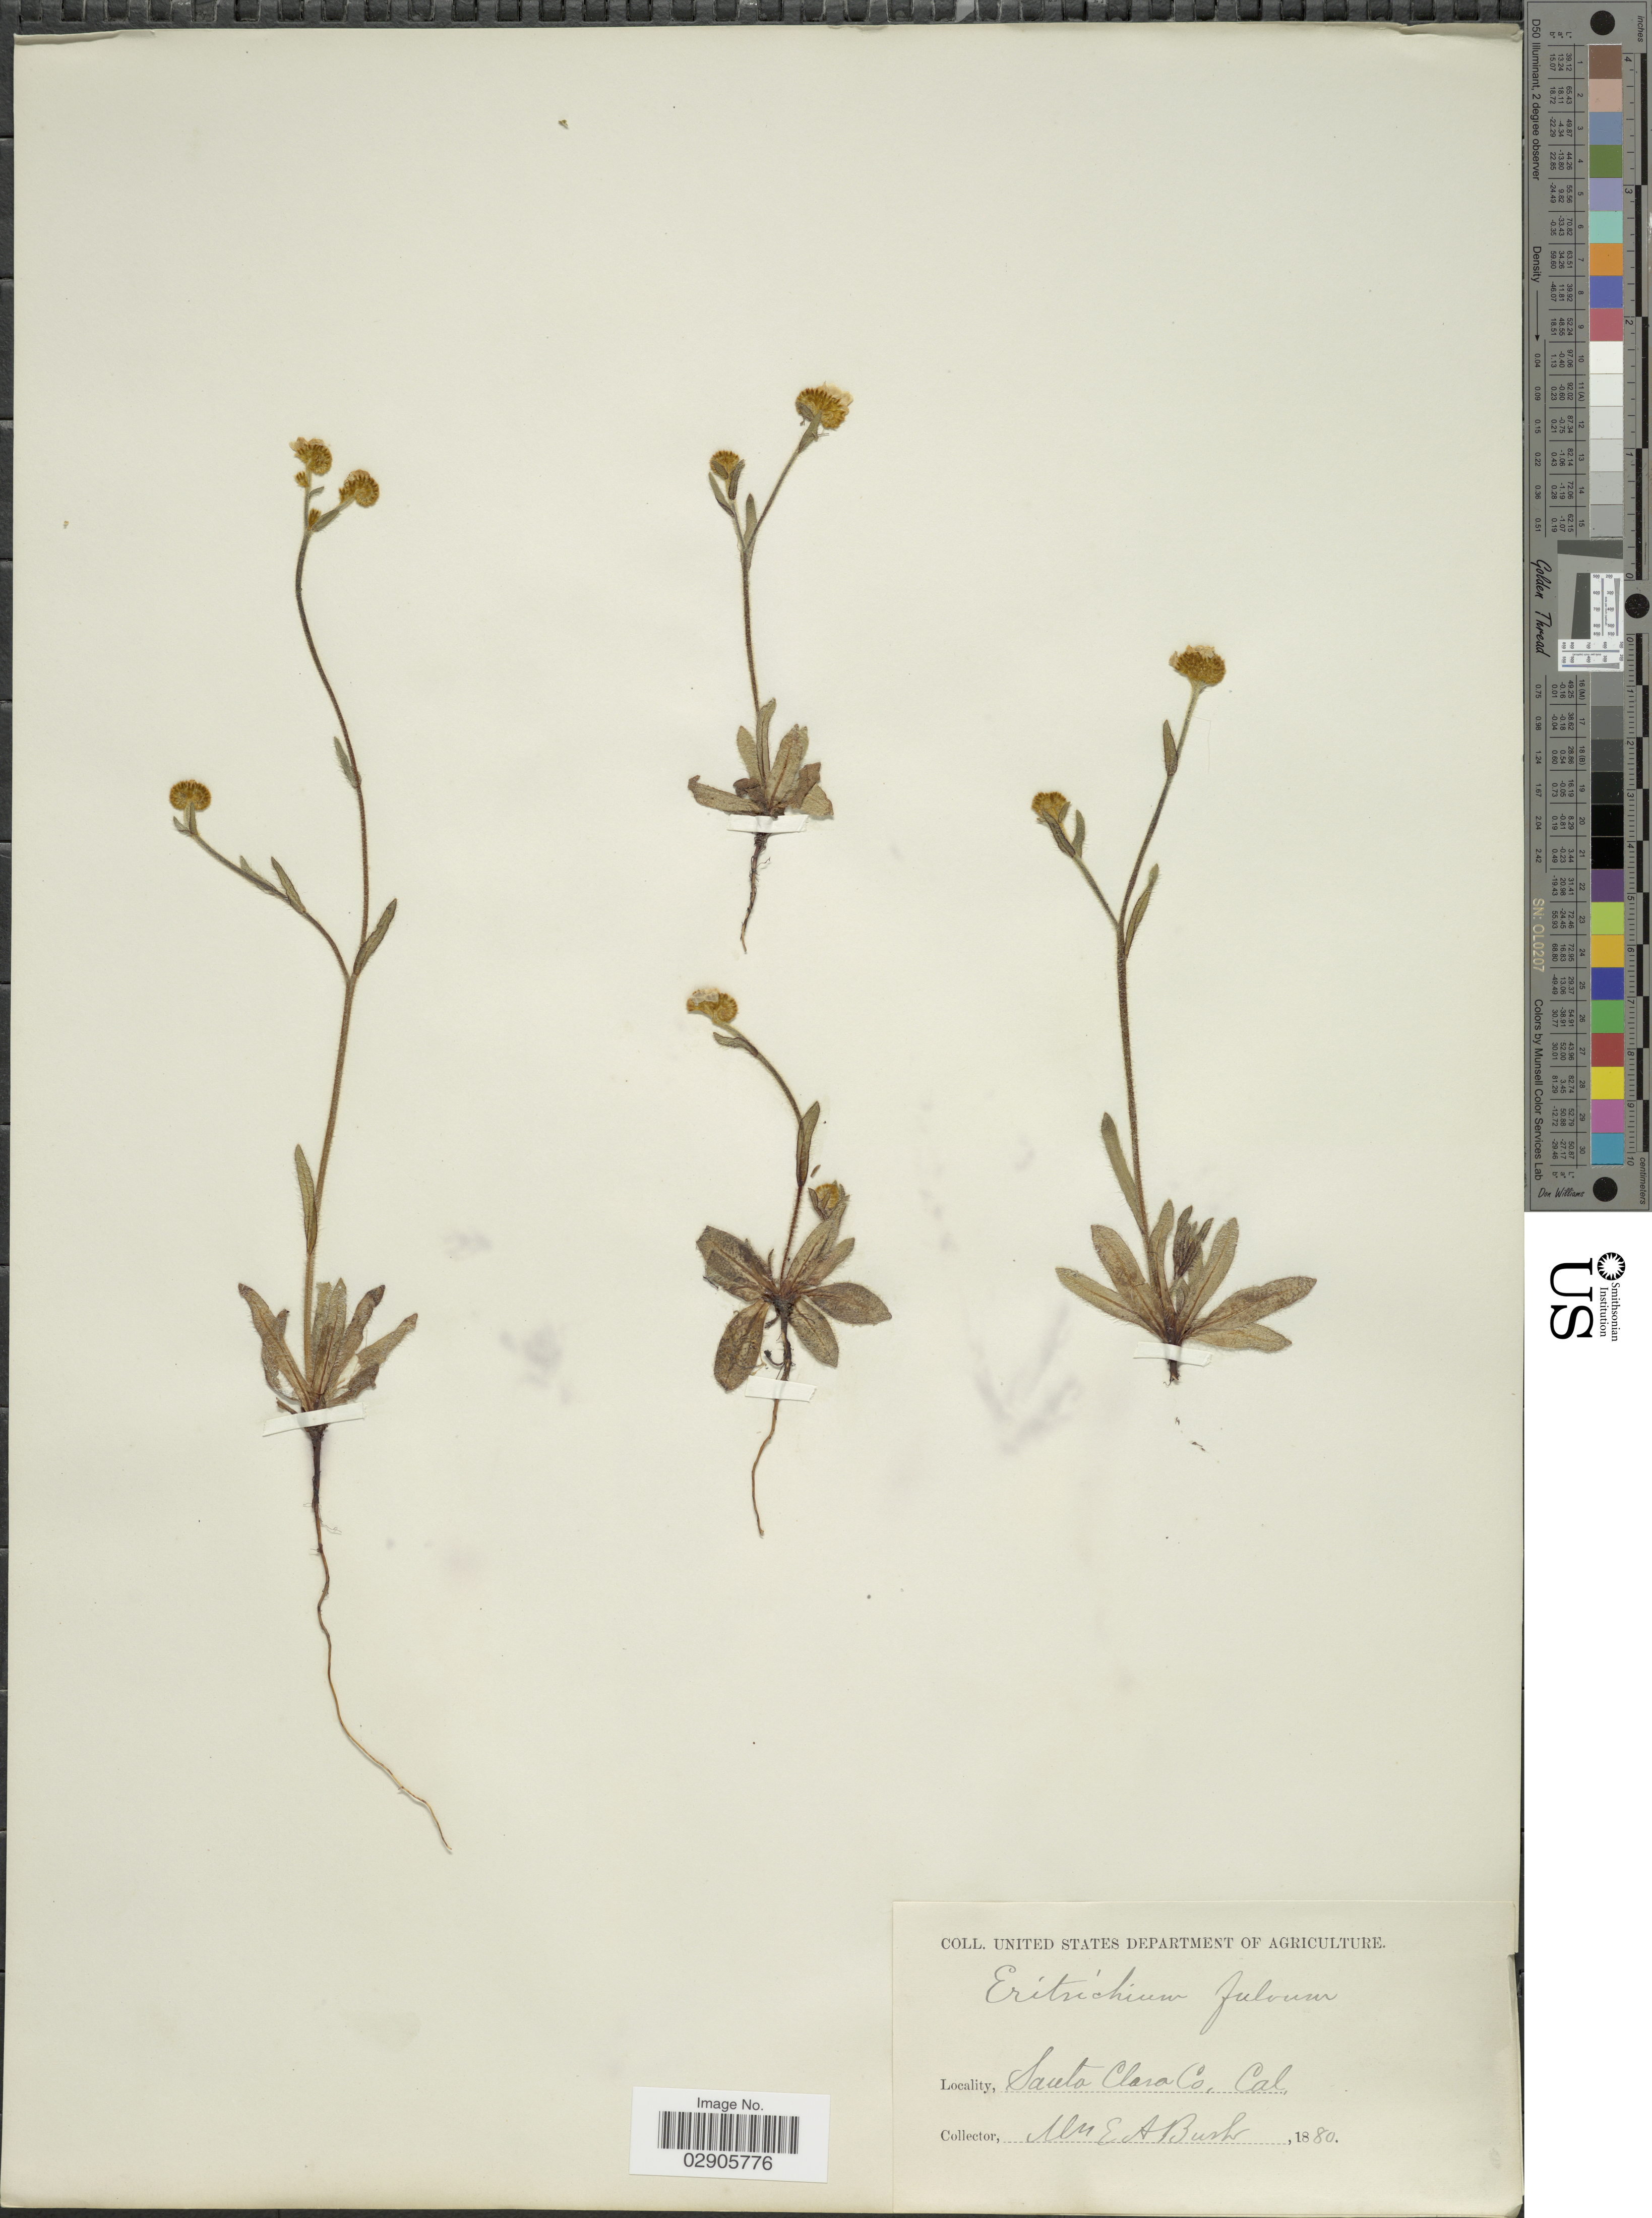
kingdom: Plantae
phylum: Tracheophyta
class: Magnoliopsida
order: Boraginales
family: Boraginaceae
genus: Plagiobothrys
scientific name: Plagiobothrys nothofulvus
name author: (A. Gray) A. Gray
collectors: E. Bush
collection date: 1880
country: United States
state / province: California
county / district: Santa Clara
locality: Santa Clara Co.